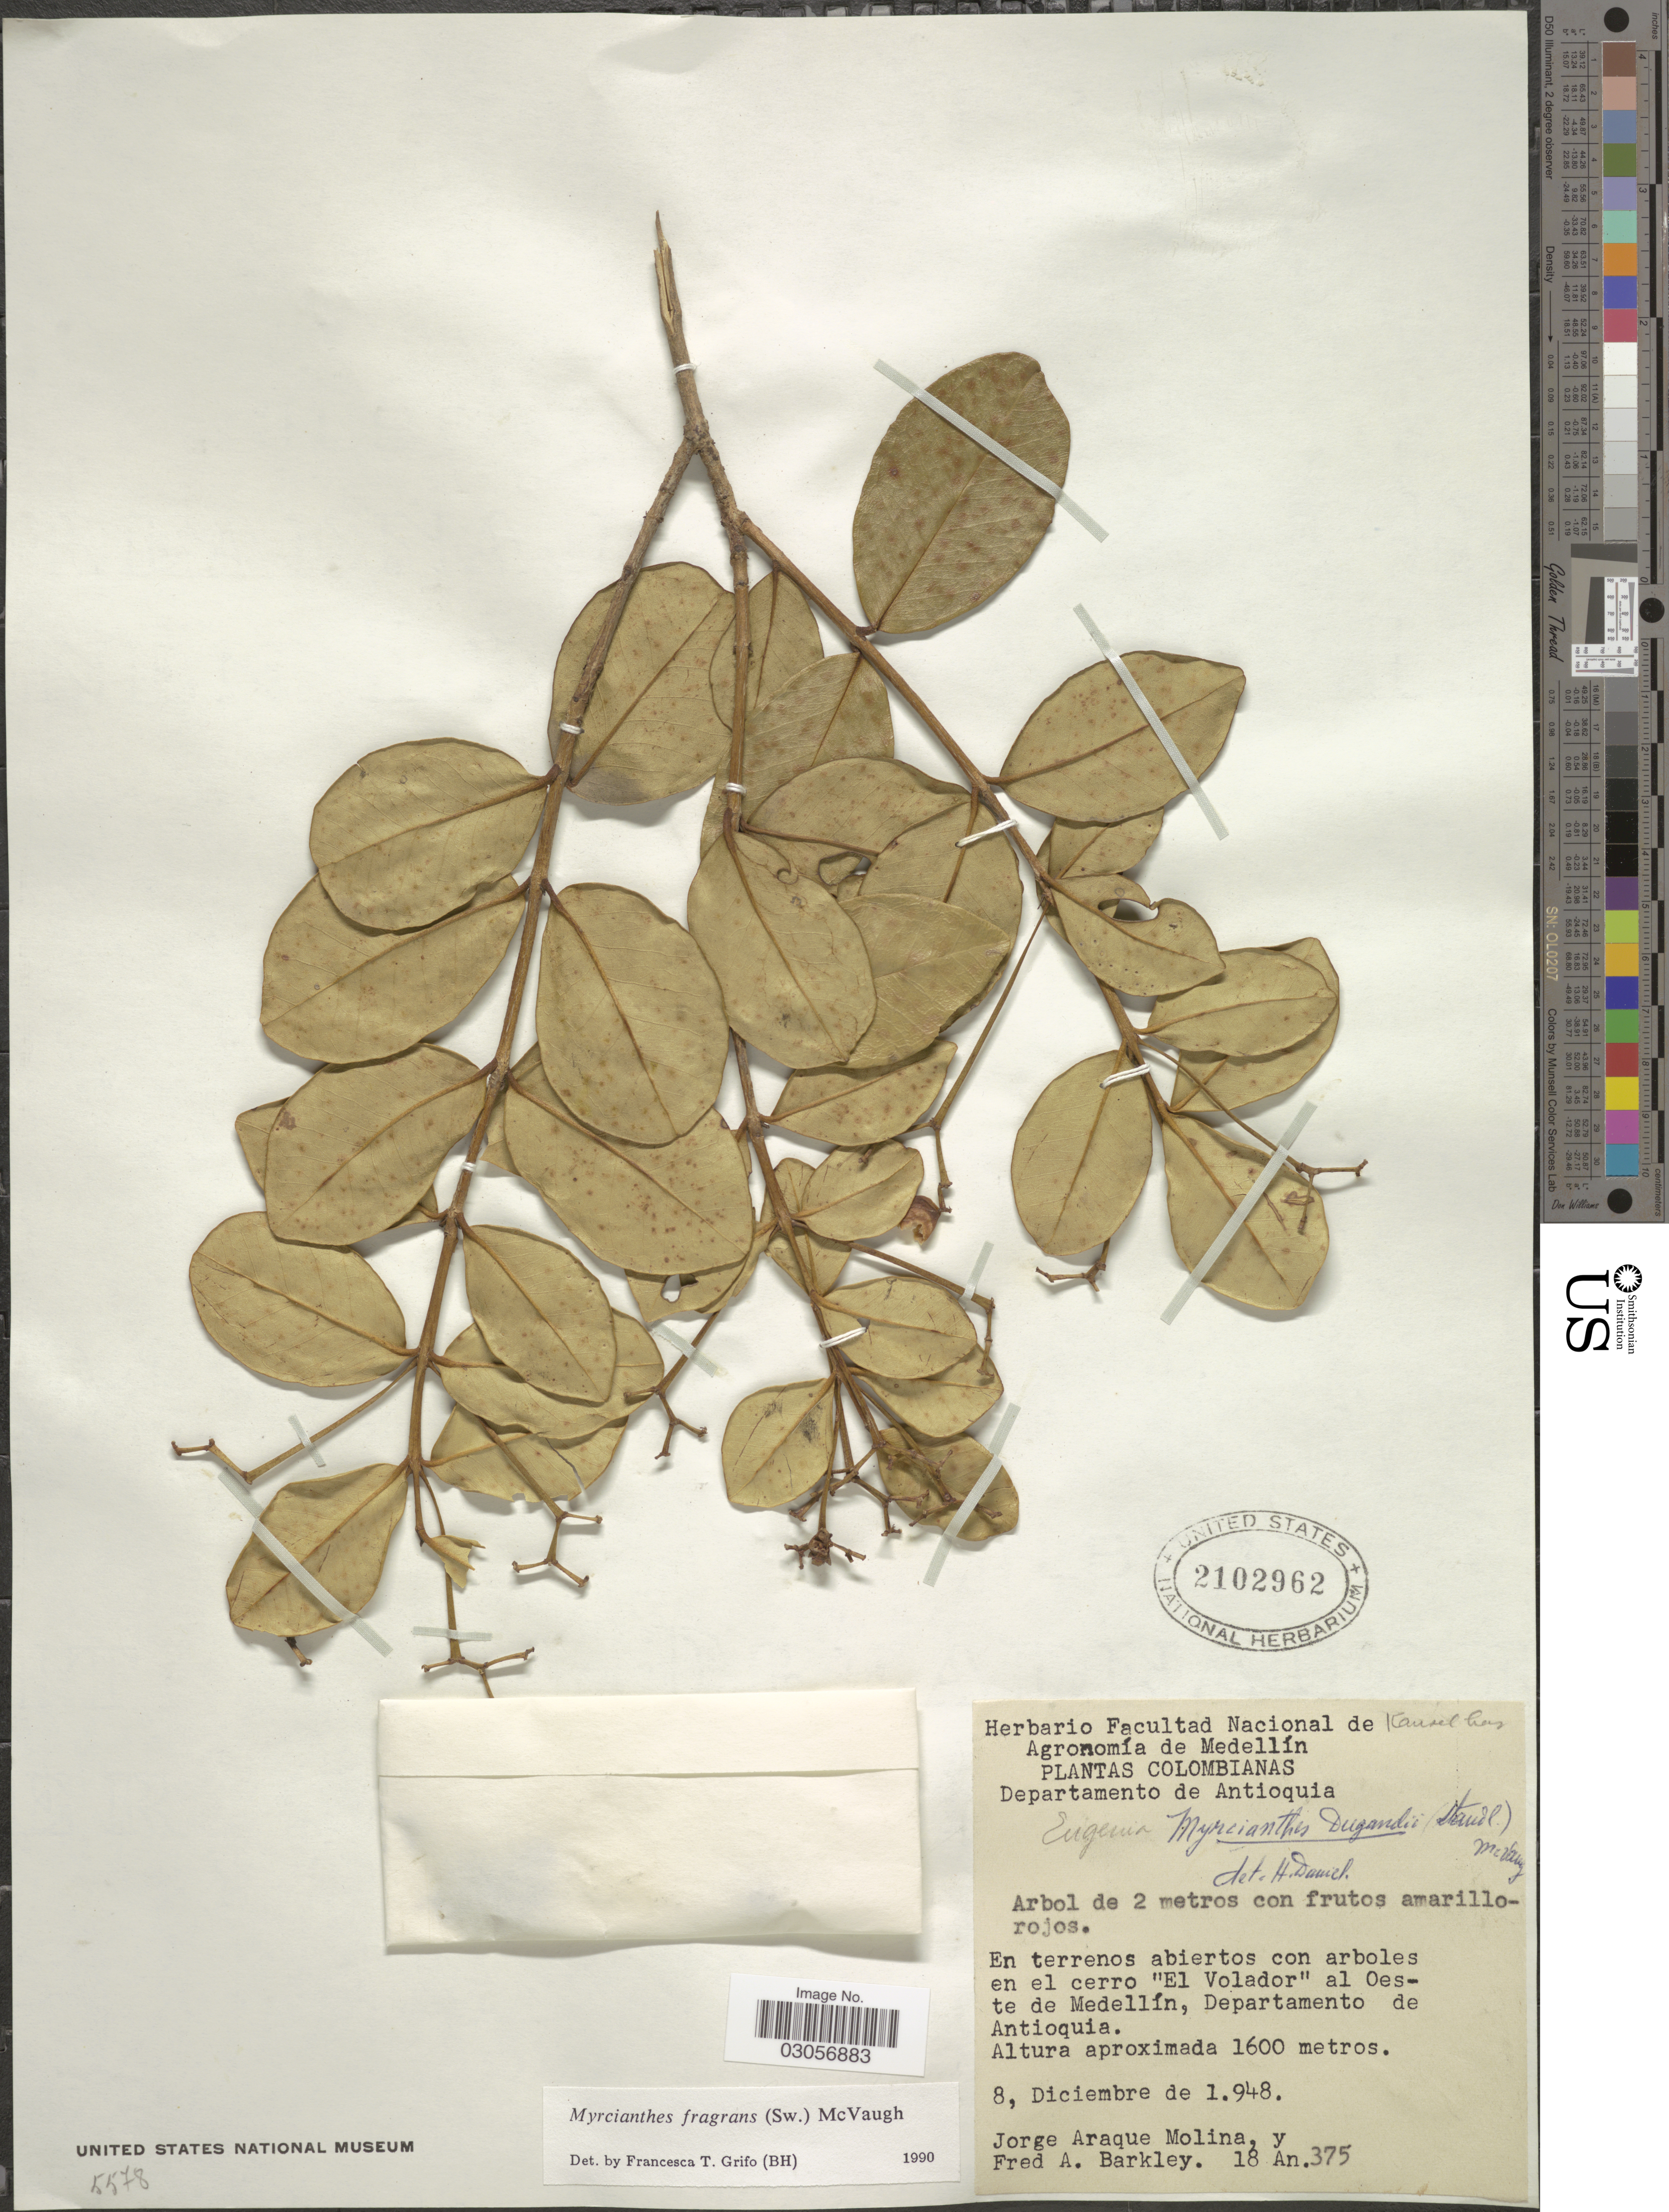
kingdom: Plantae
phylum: Tracheophyta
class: Magnoliopsida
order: Myrtales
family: Myrtaceae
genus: Myrcianthes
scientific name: Myrcianthes fragrans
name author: (Sw.) McVaugh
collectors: J. Araque Molina & F. A. Barkley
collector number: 18An375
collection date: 1948-12-08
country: Colombia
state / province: Antioquia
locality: Departamento de Antioquia, En terrenos abiertos con arboles en el cerro "El Volador" al Oeste de Medellín.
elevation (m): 1600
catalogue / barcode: US 2102962